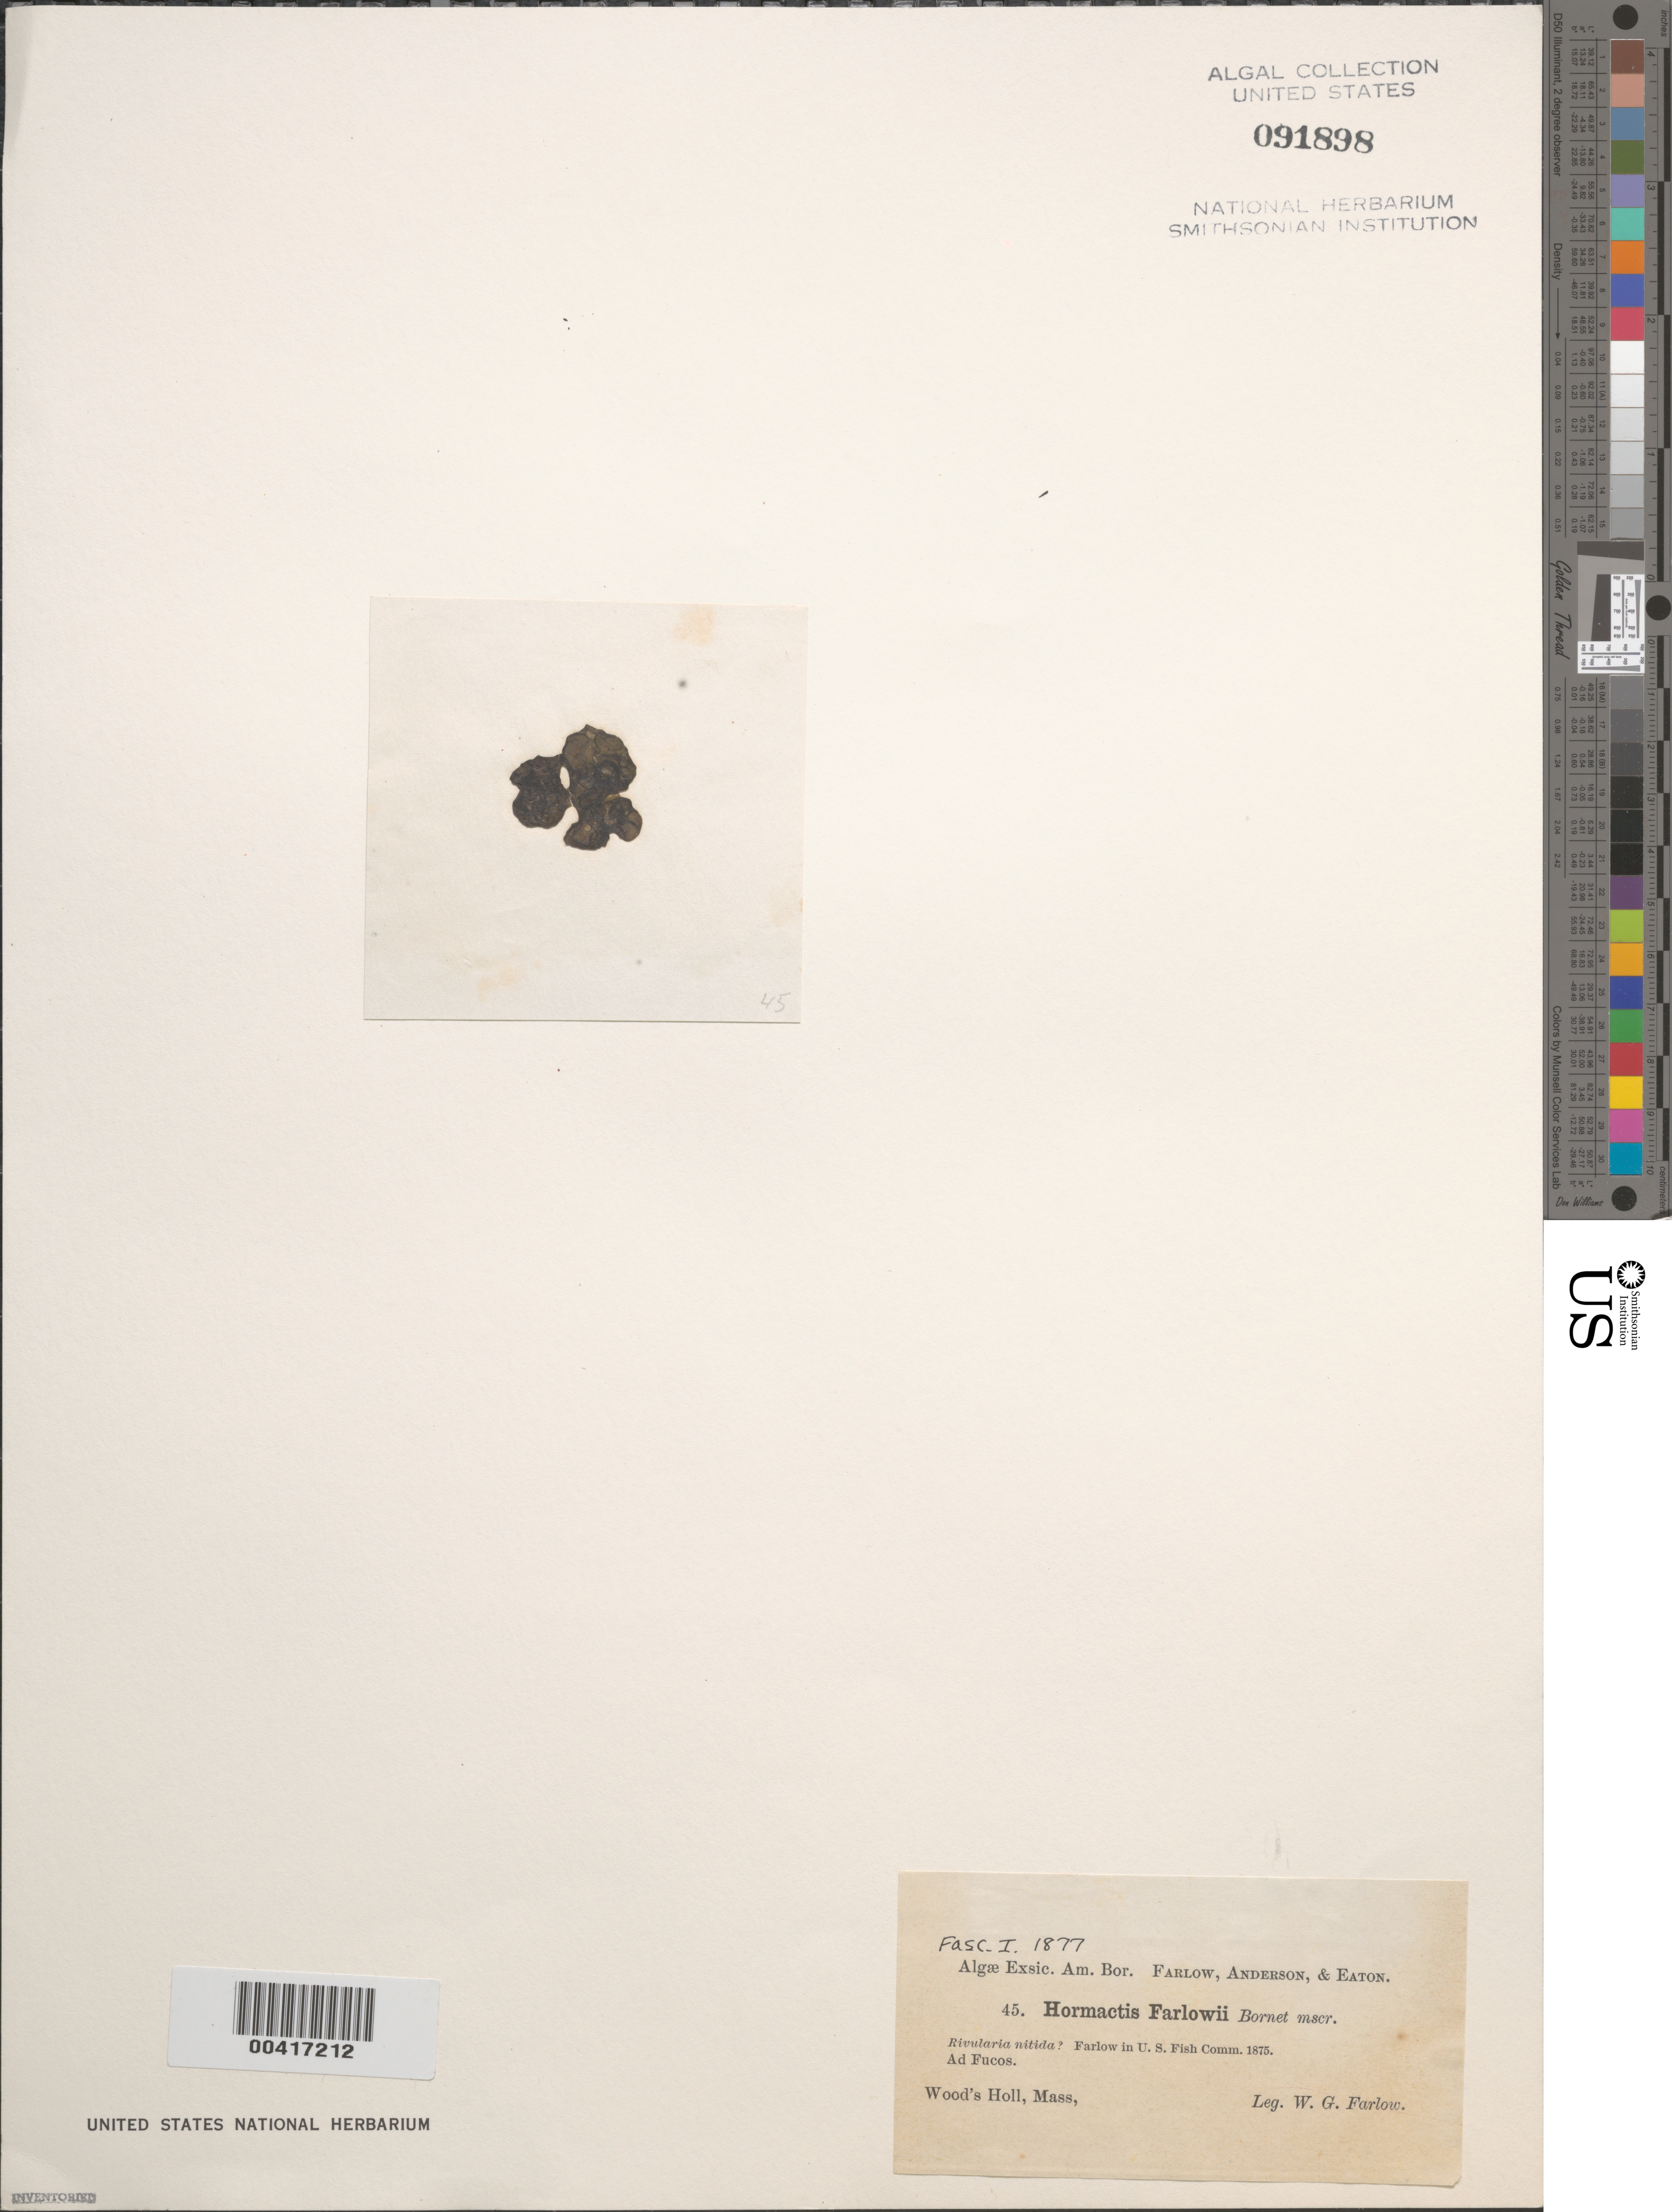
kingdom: Bacteria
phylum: Cyanobacteria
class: Cyanobacteriia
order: Cyanobacteriales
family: Scytonemataceae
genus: Hormactis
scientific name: Hormactis farlowii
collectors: W. Farlow (Herbarium)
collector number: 45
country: United States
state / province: Massachusetts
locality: Woods Holl.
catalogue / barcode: US 91898